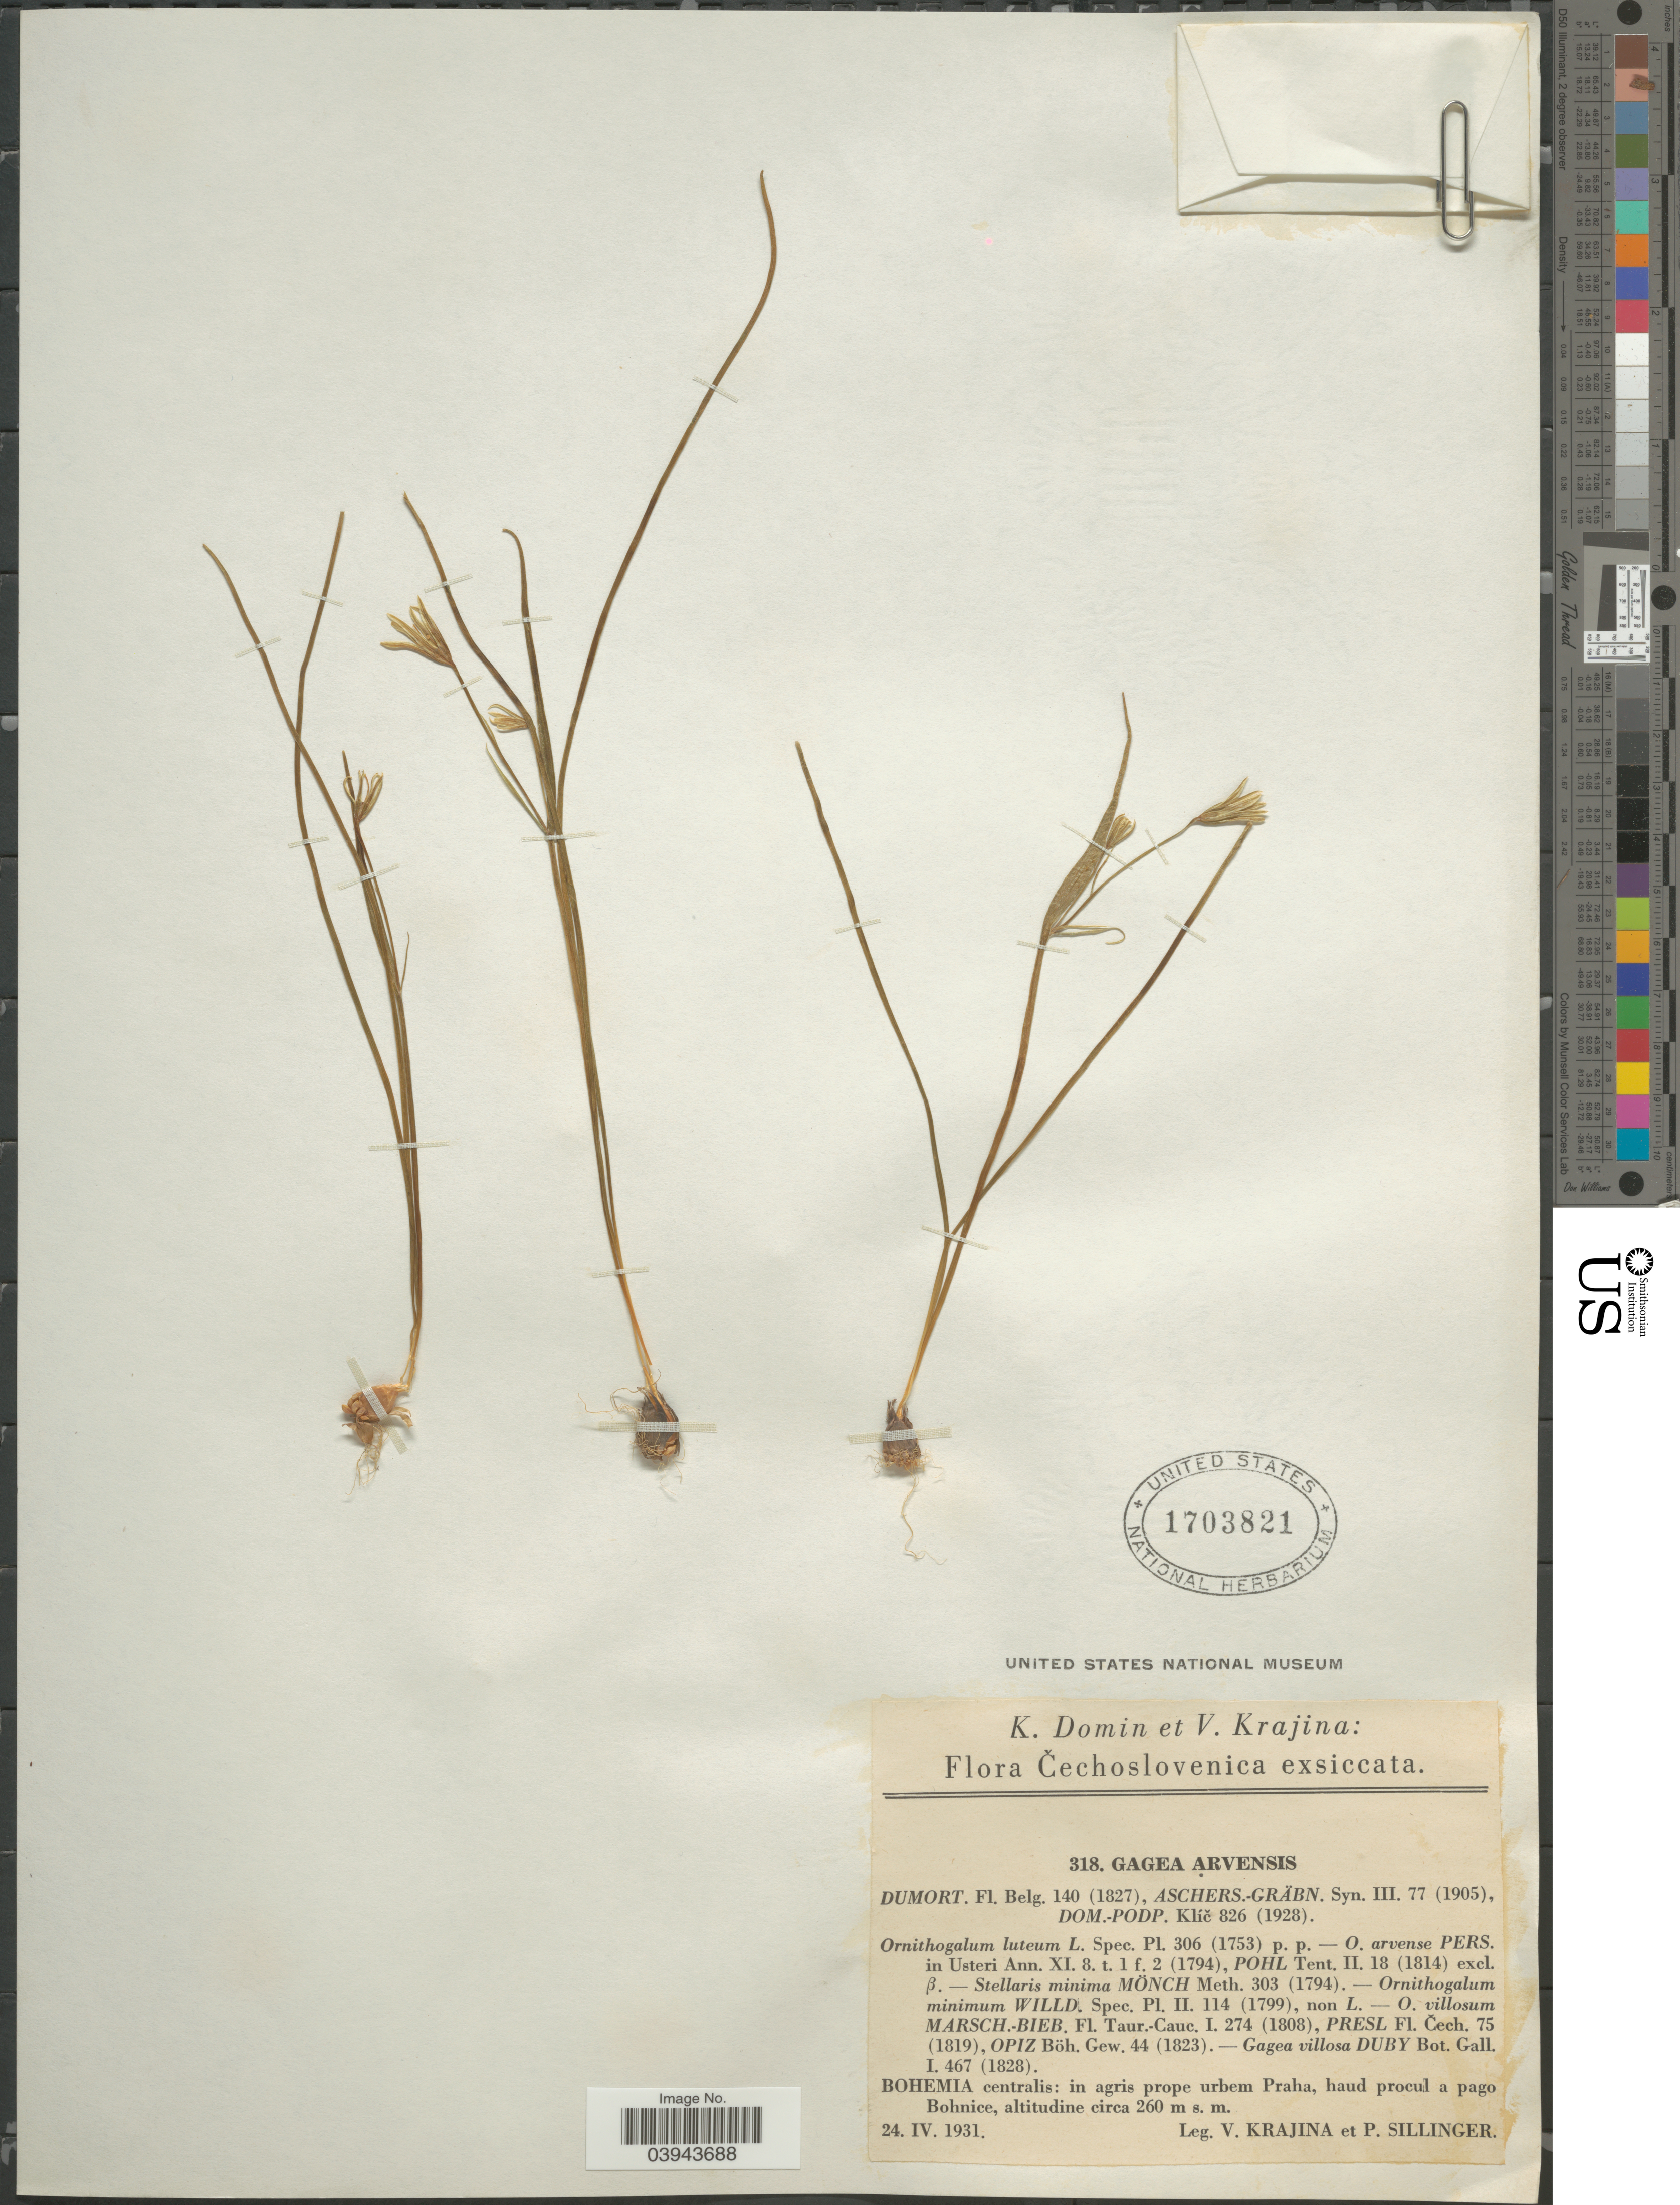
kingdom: Plantae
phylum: Tracheophyta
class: Liliopsida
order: Liliales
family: Liliaceae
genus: Gagea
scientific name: Gagea arvensis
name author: (Pers.) Dumort.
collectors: V. Krajina & P. Sillinger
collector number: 318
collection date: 1931-04-24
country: Czechia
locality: Cechoslovenica. Bohemia centralis: in agris prope urbem Praha, haud procul a pago Bohnice.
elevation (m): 260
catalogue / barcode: US 1703821